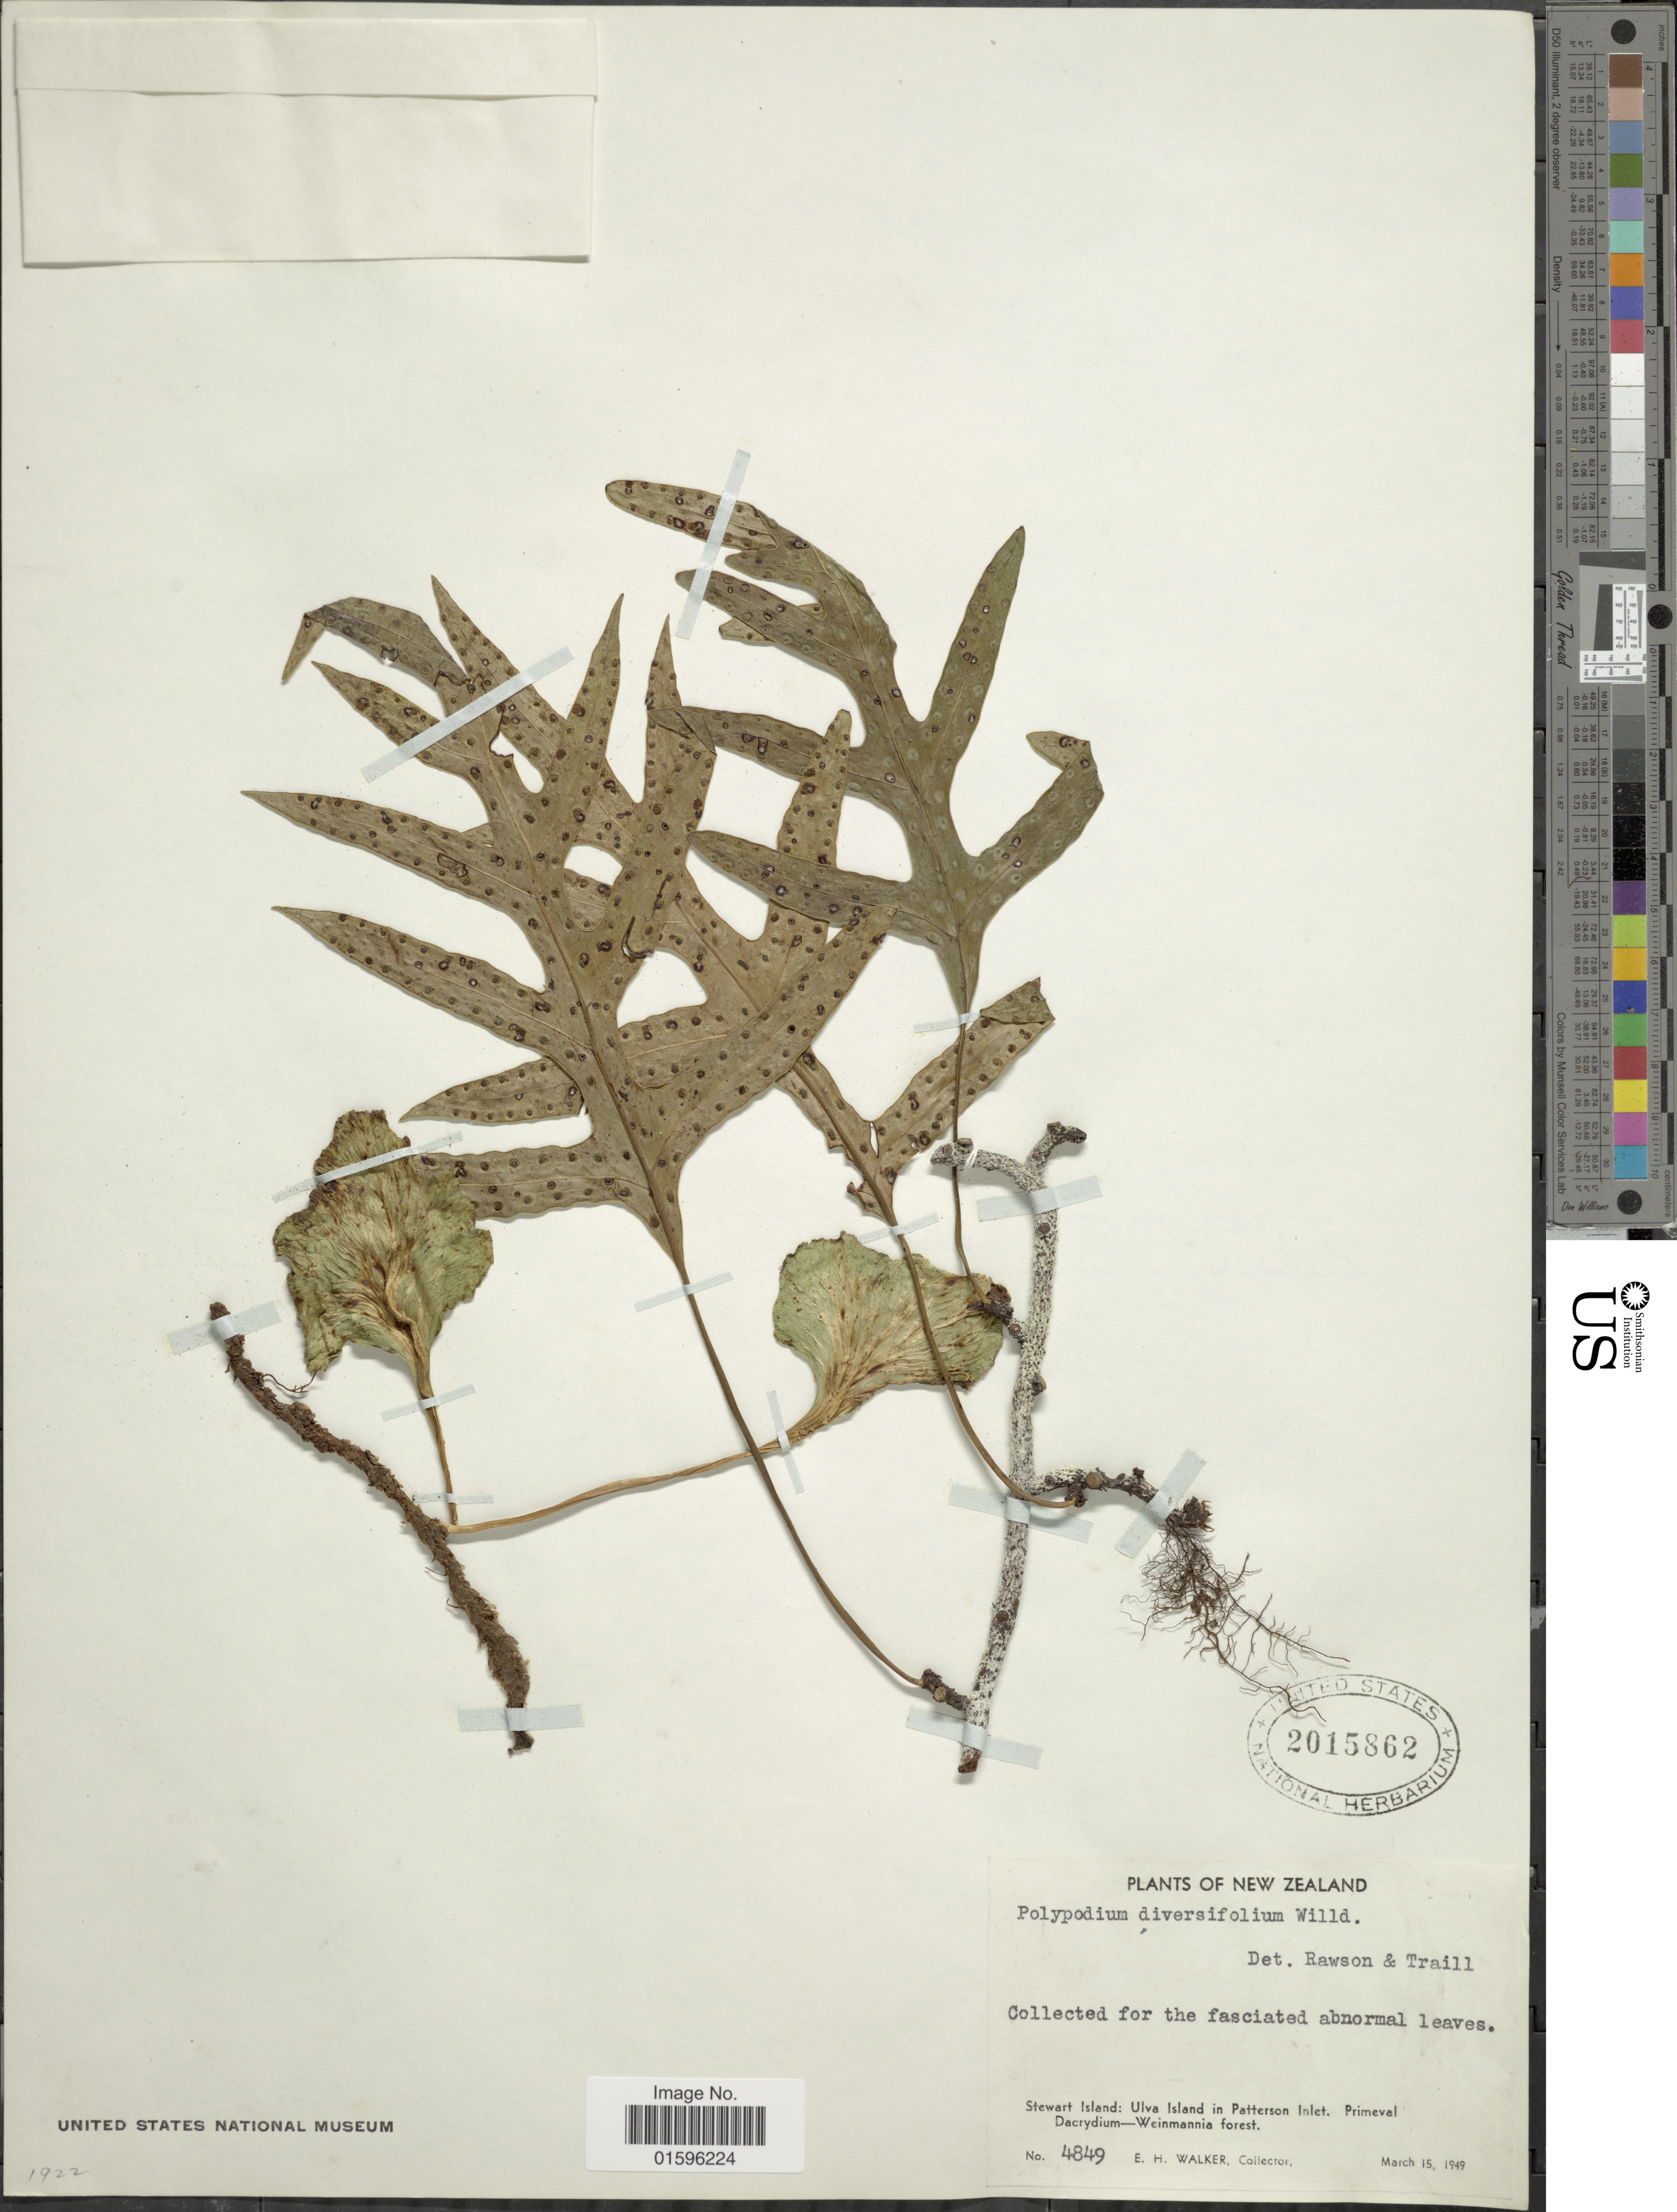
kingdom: Plantae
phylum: Tracheophyta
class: Polypodiopsida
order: Polypodiales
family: Polypodiaceae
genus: Polypodium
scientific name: Polypodium diversifolium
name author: Sw.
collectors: E. H. Walker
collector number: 4849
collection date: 1949-03-15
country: New Zealand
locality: Stewart Island: Ulva island in Patterson Inlet, Primeval Dacrydium-Weinmannia forest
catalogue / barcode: US 2015862